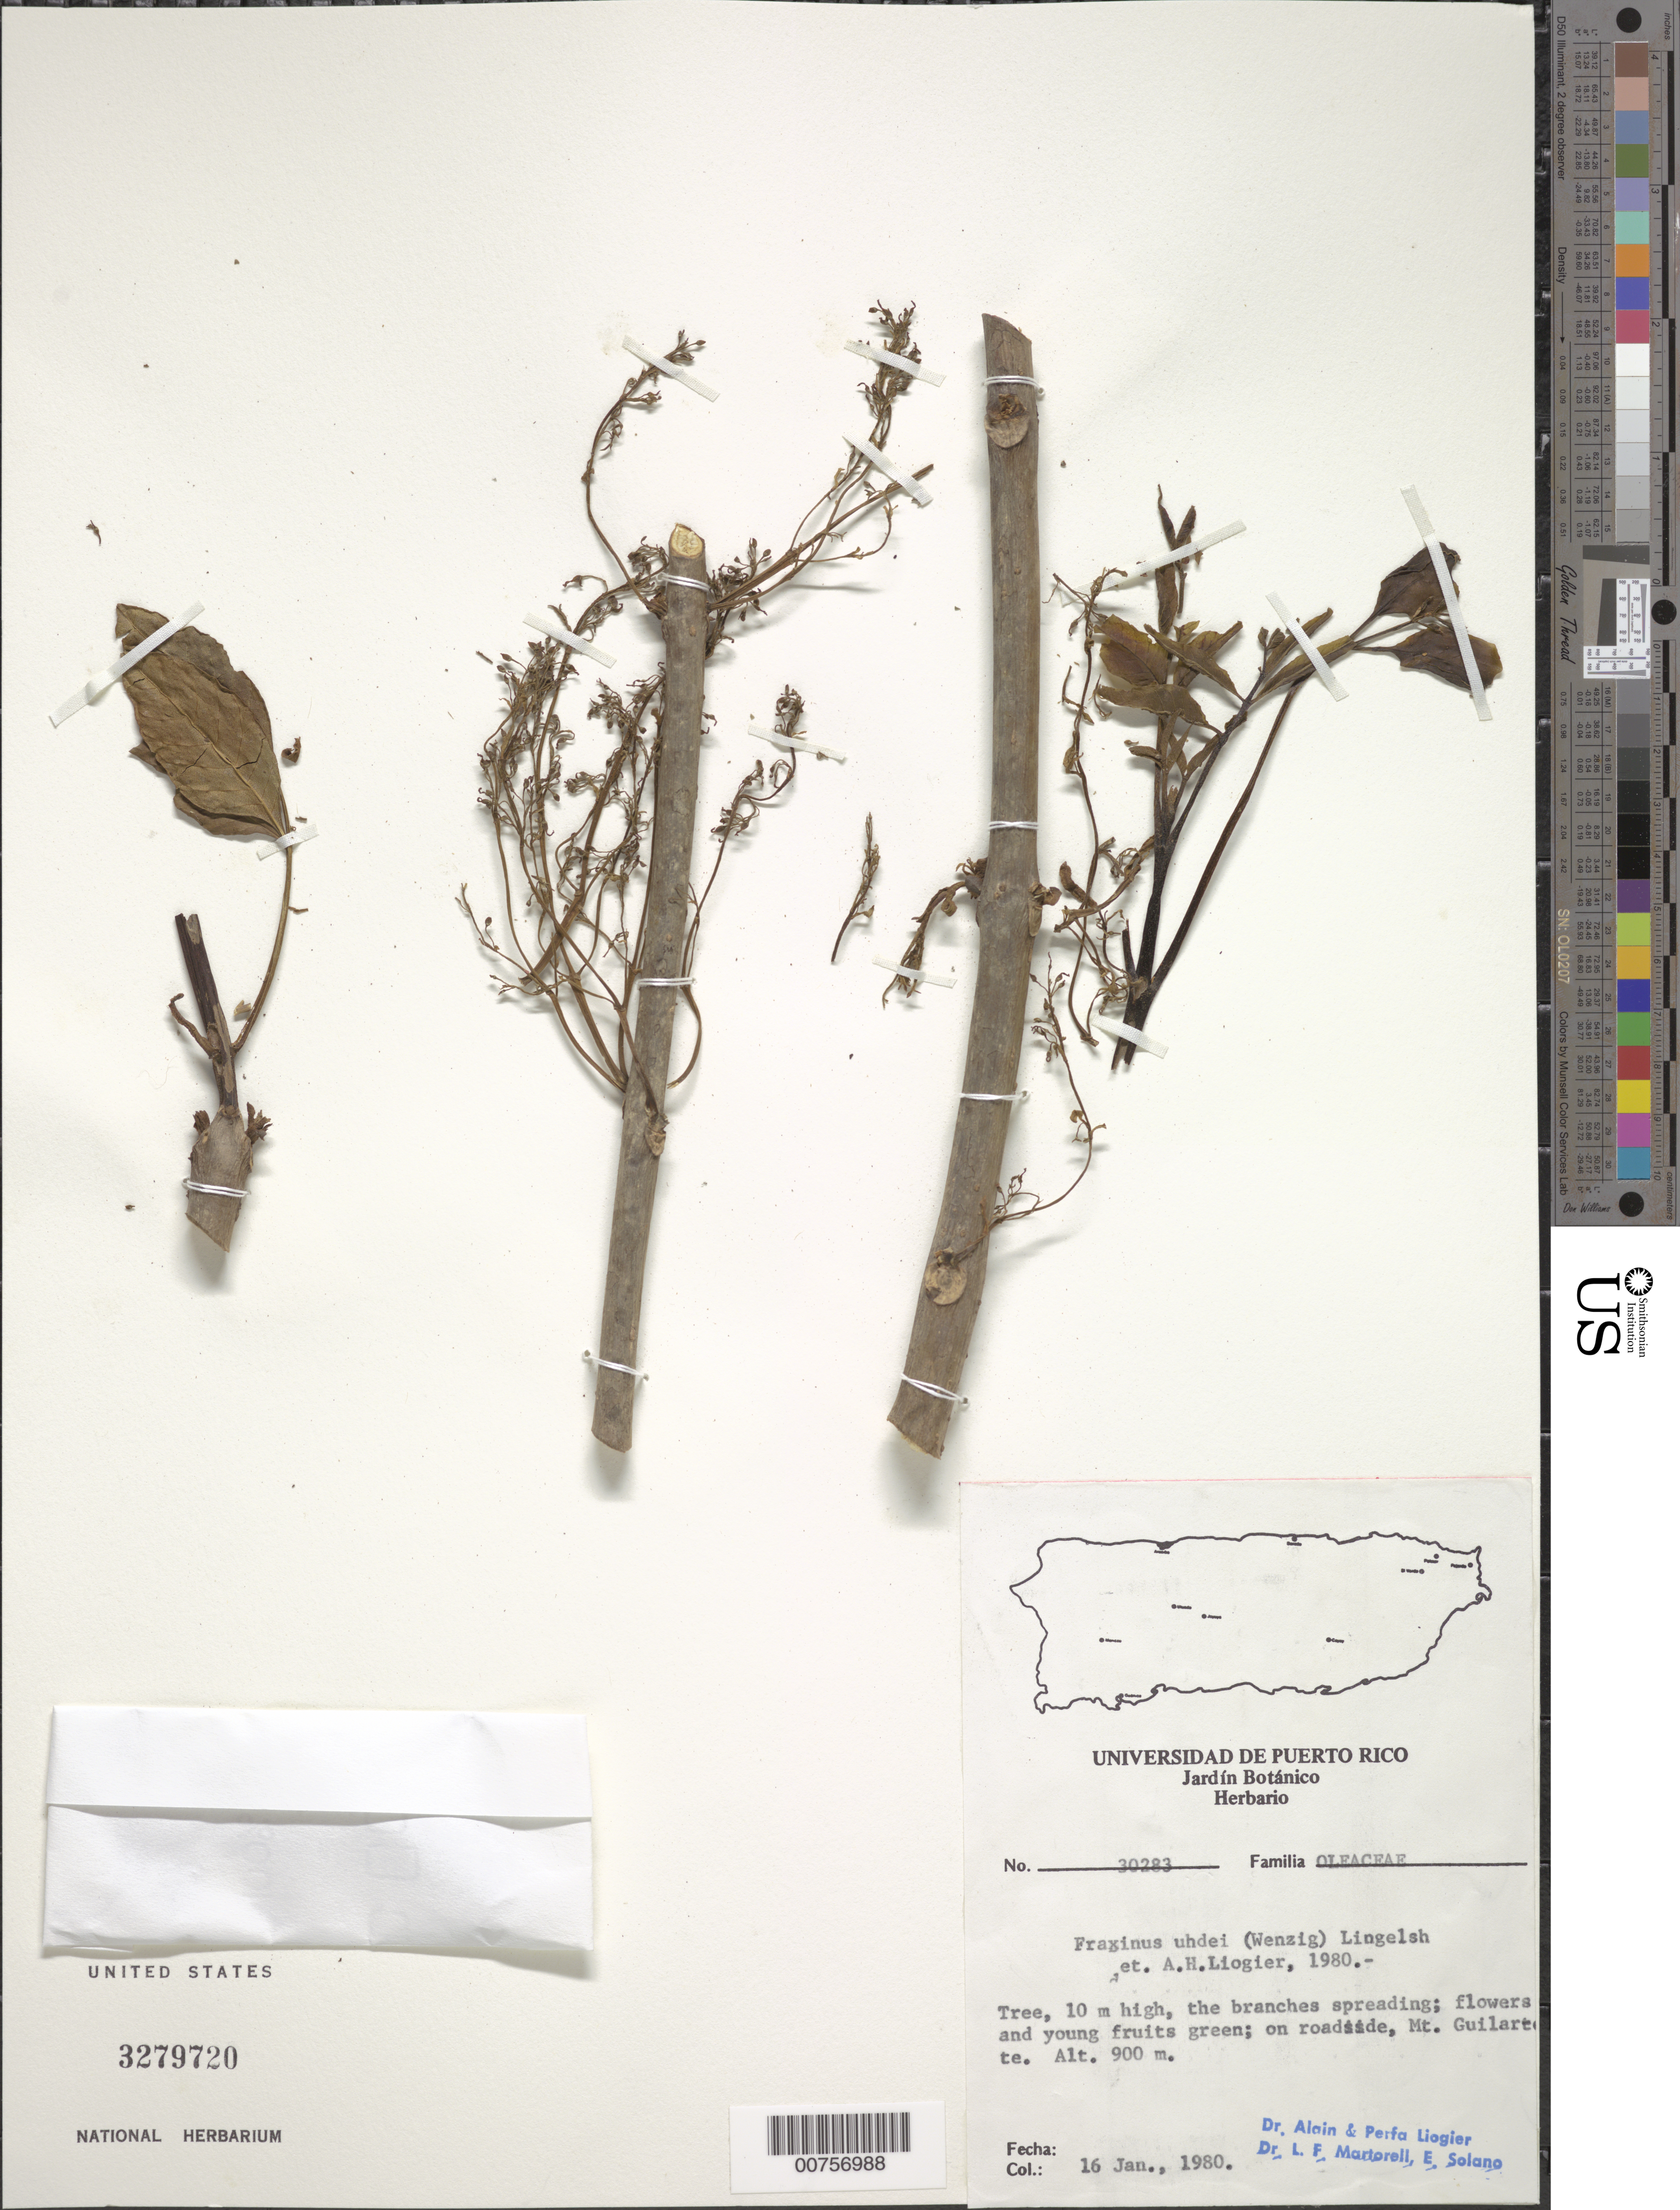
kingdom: Plantae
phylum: Tracheophyta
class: Magnoliopsida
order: Lamiales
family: Oleaceae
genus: Fraxinus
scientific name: Fraxinus uhdei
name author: (Wenz.) Lingelsh.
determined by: Liogier, Alain H.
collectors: A. H. Liogier, M. P. Liogier, L. Martorell & E. Solano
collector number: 30283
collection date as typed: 16 Jan 1980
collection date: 1980-01-16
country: Puerto Rico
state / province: Adjuntas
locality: Mt. Guilarte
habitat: Roadside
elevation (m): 900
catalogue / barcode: US 3279720